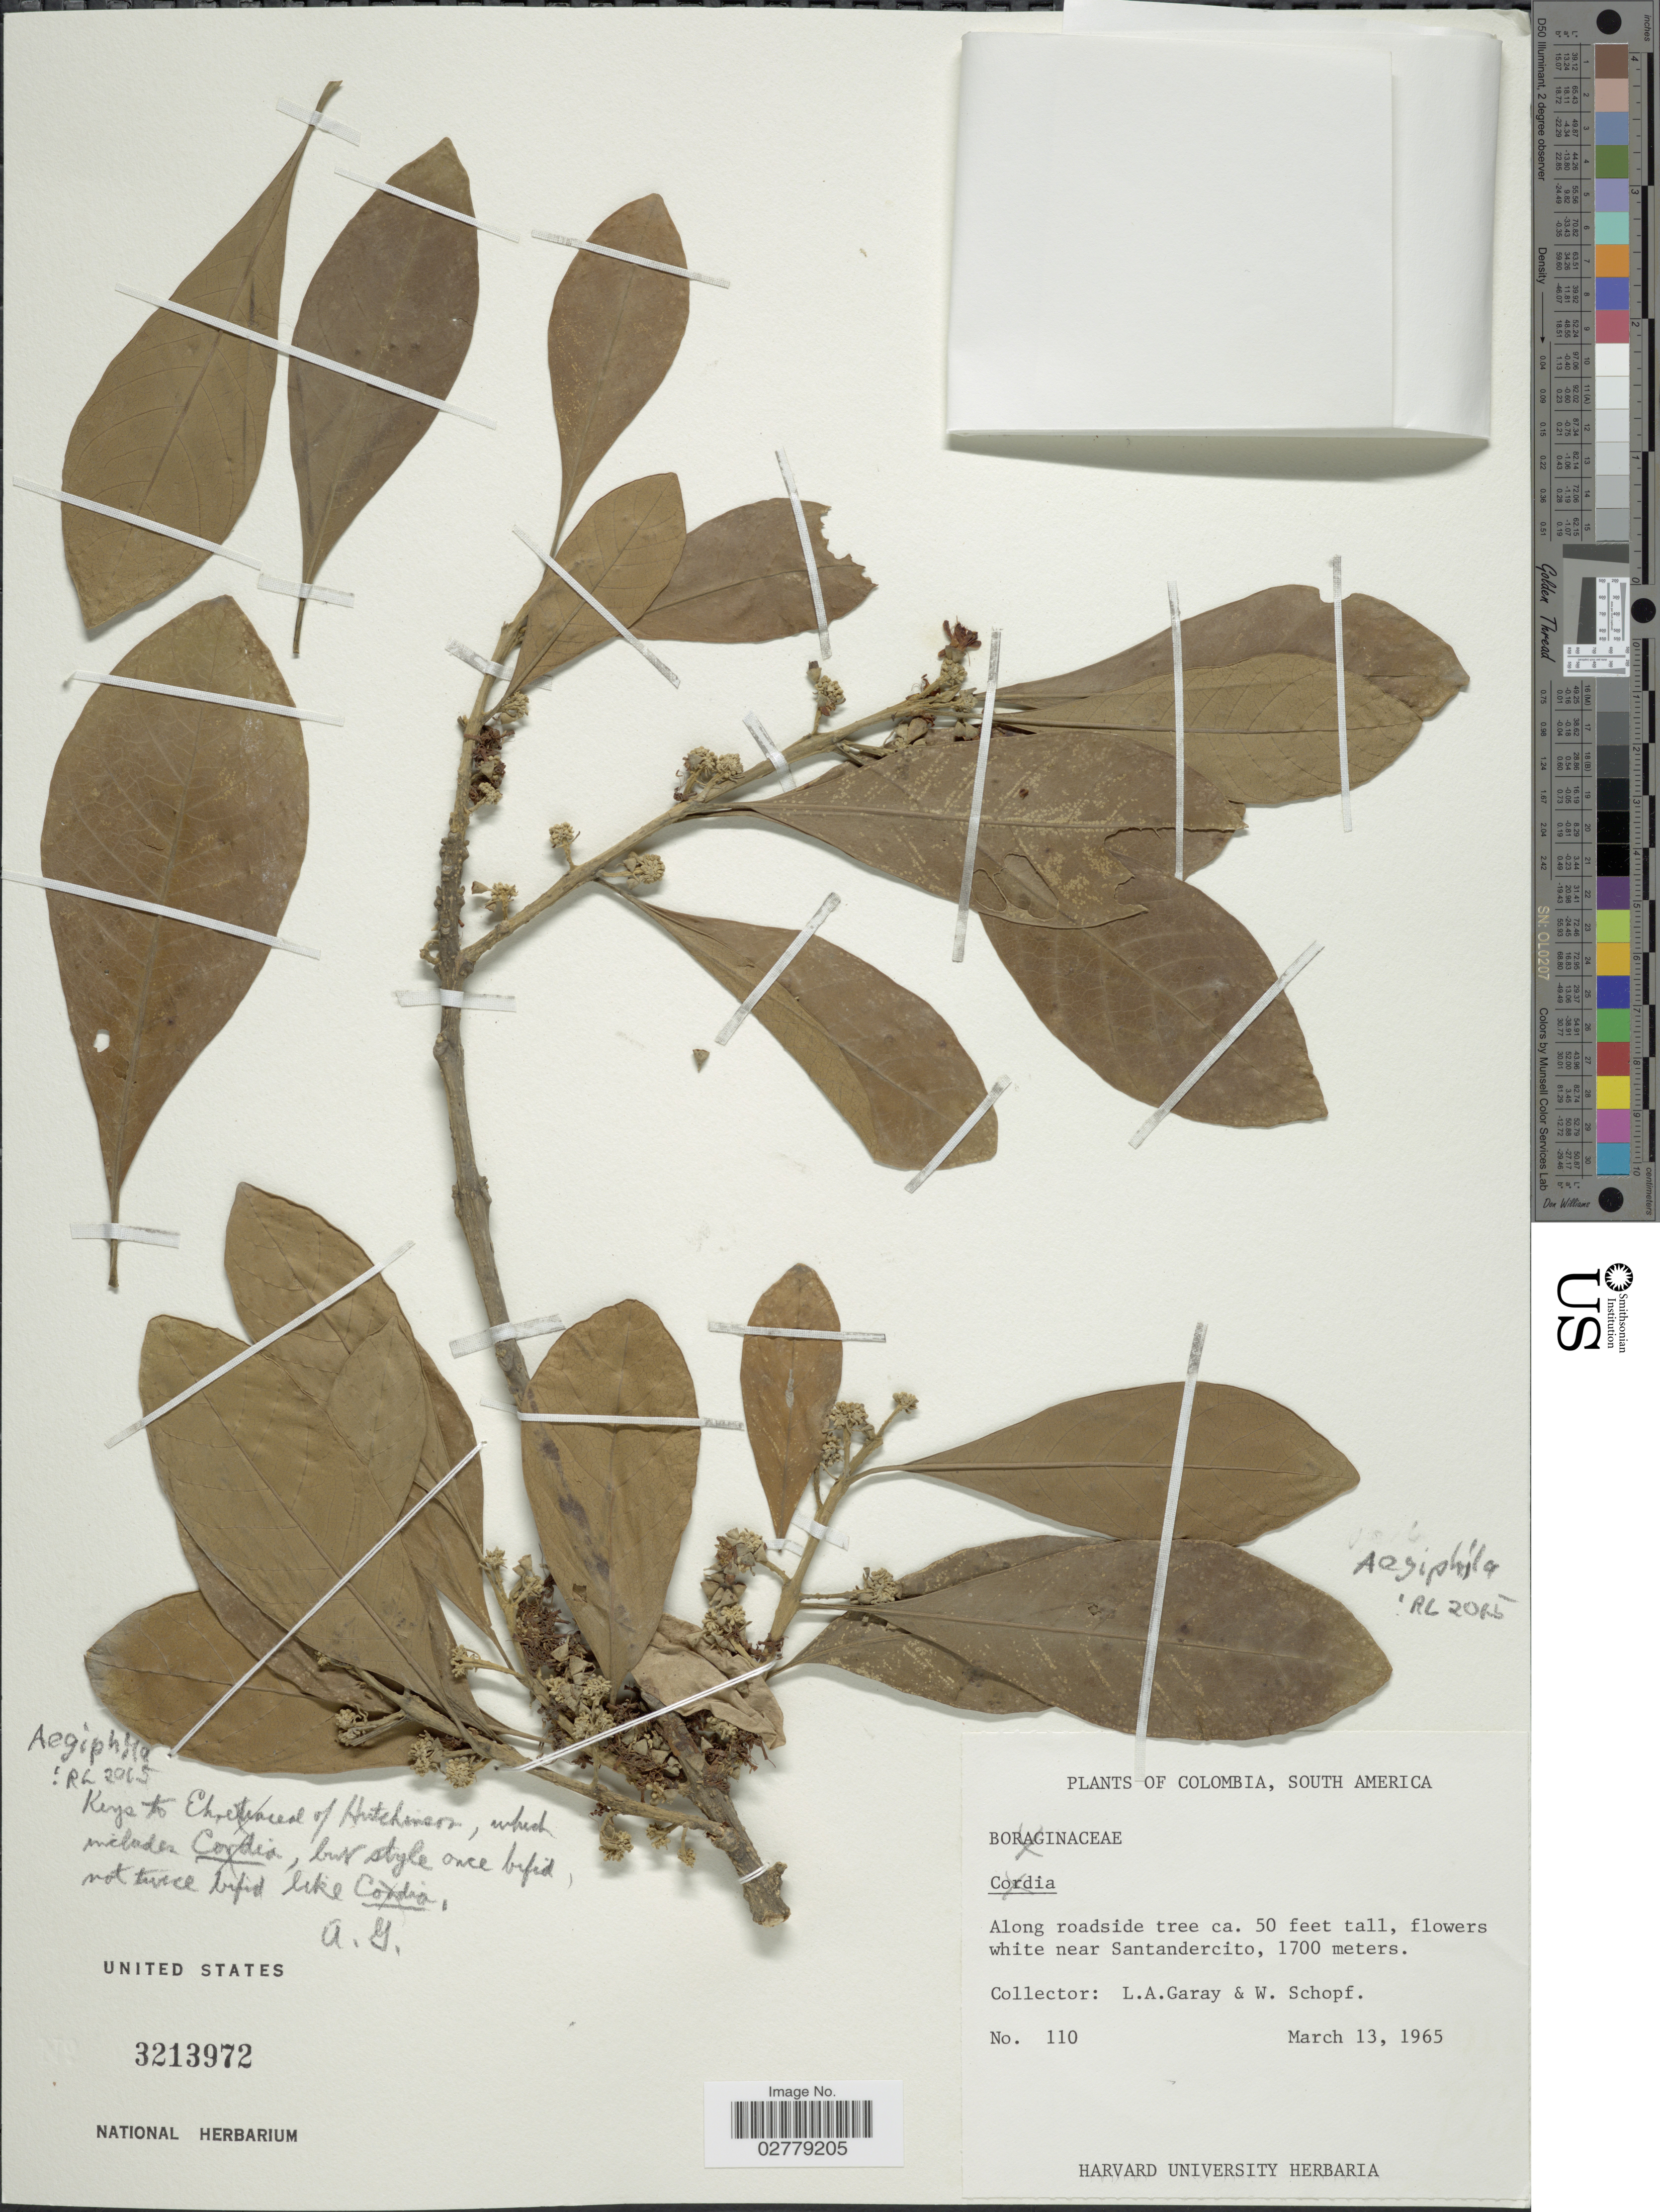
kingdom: Plantae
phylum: Tracheophyta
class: Magnoliopsida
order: Lamiales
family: Lamiaceae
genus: Aegiphila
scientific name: Aegiphila sp.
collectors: L. Garay & W. Schopf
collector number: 110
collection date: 1965-03-13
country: Colombia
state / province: Santander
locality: Along roadside tree ca. 50 feet tall, flowers white near Santandercito.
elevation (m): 1700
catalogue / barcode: US 3213972